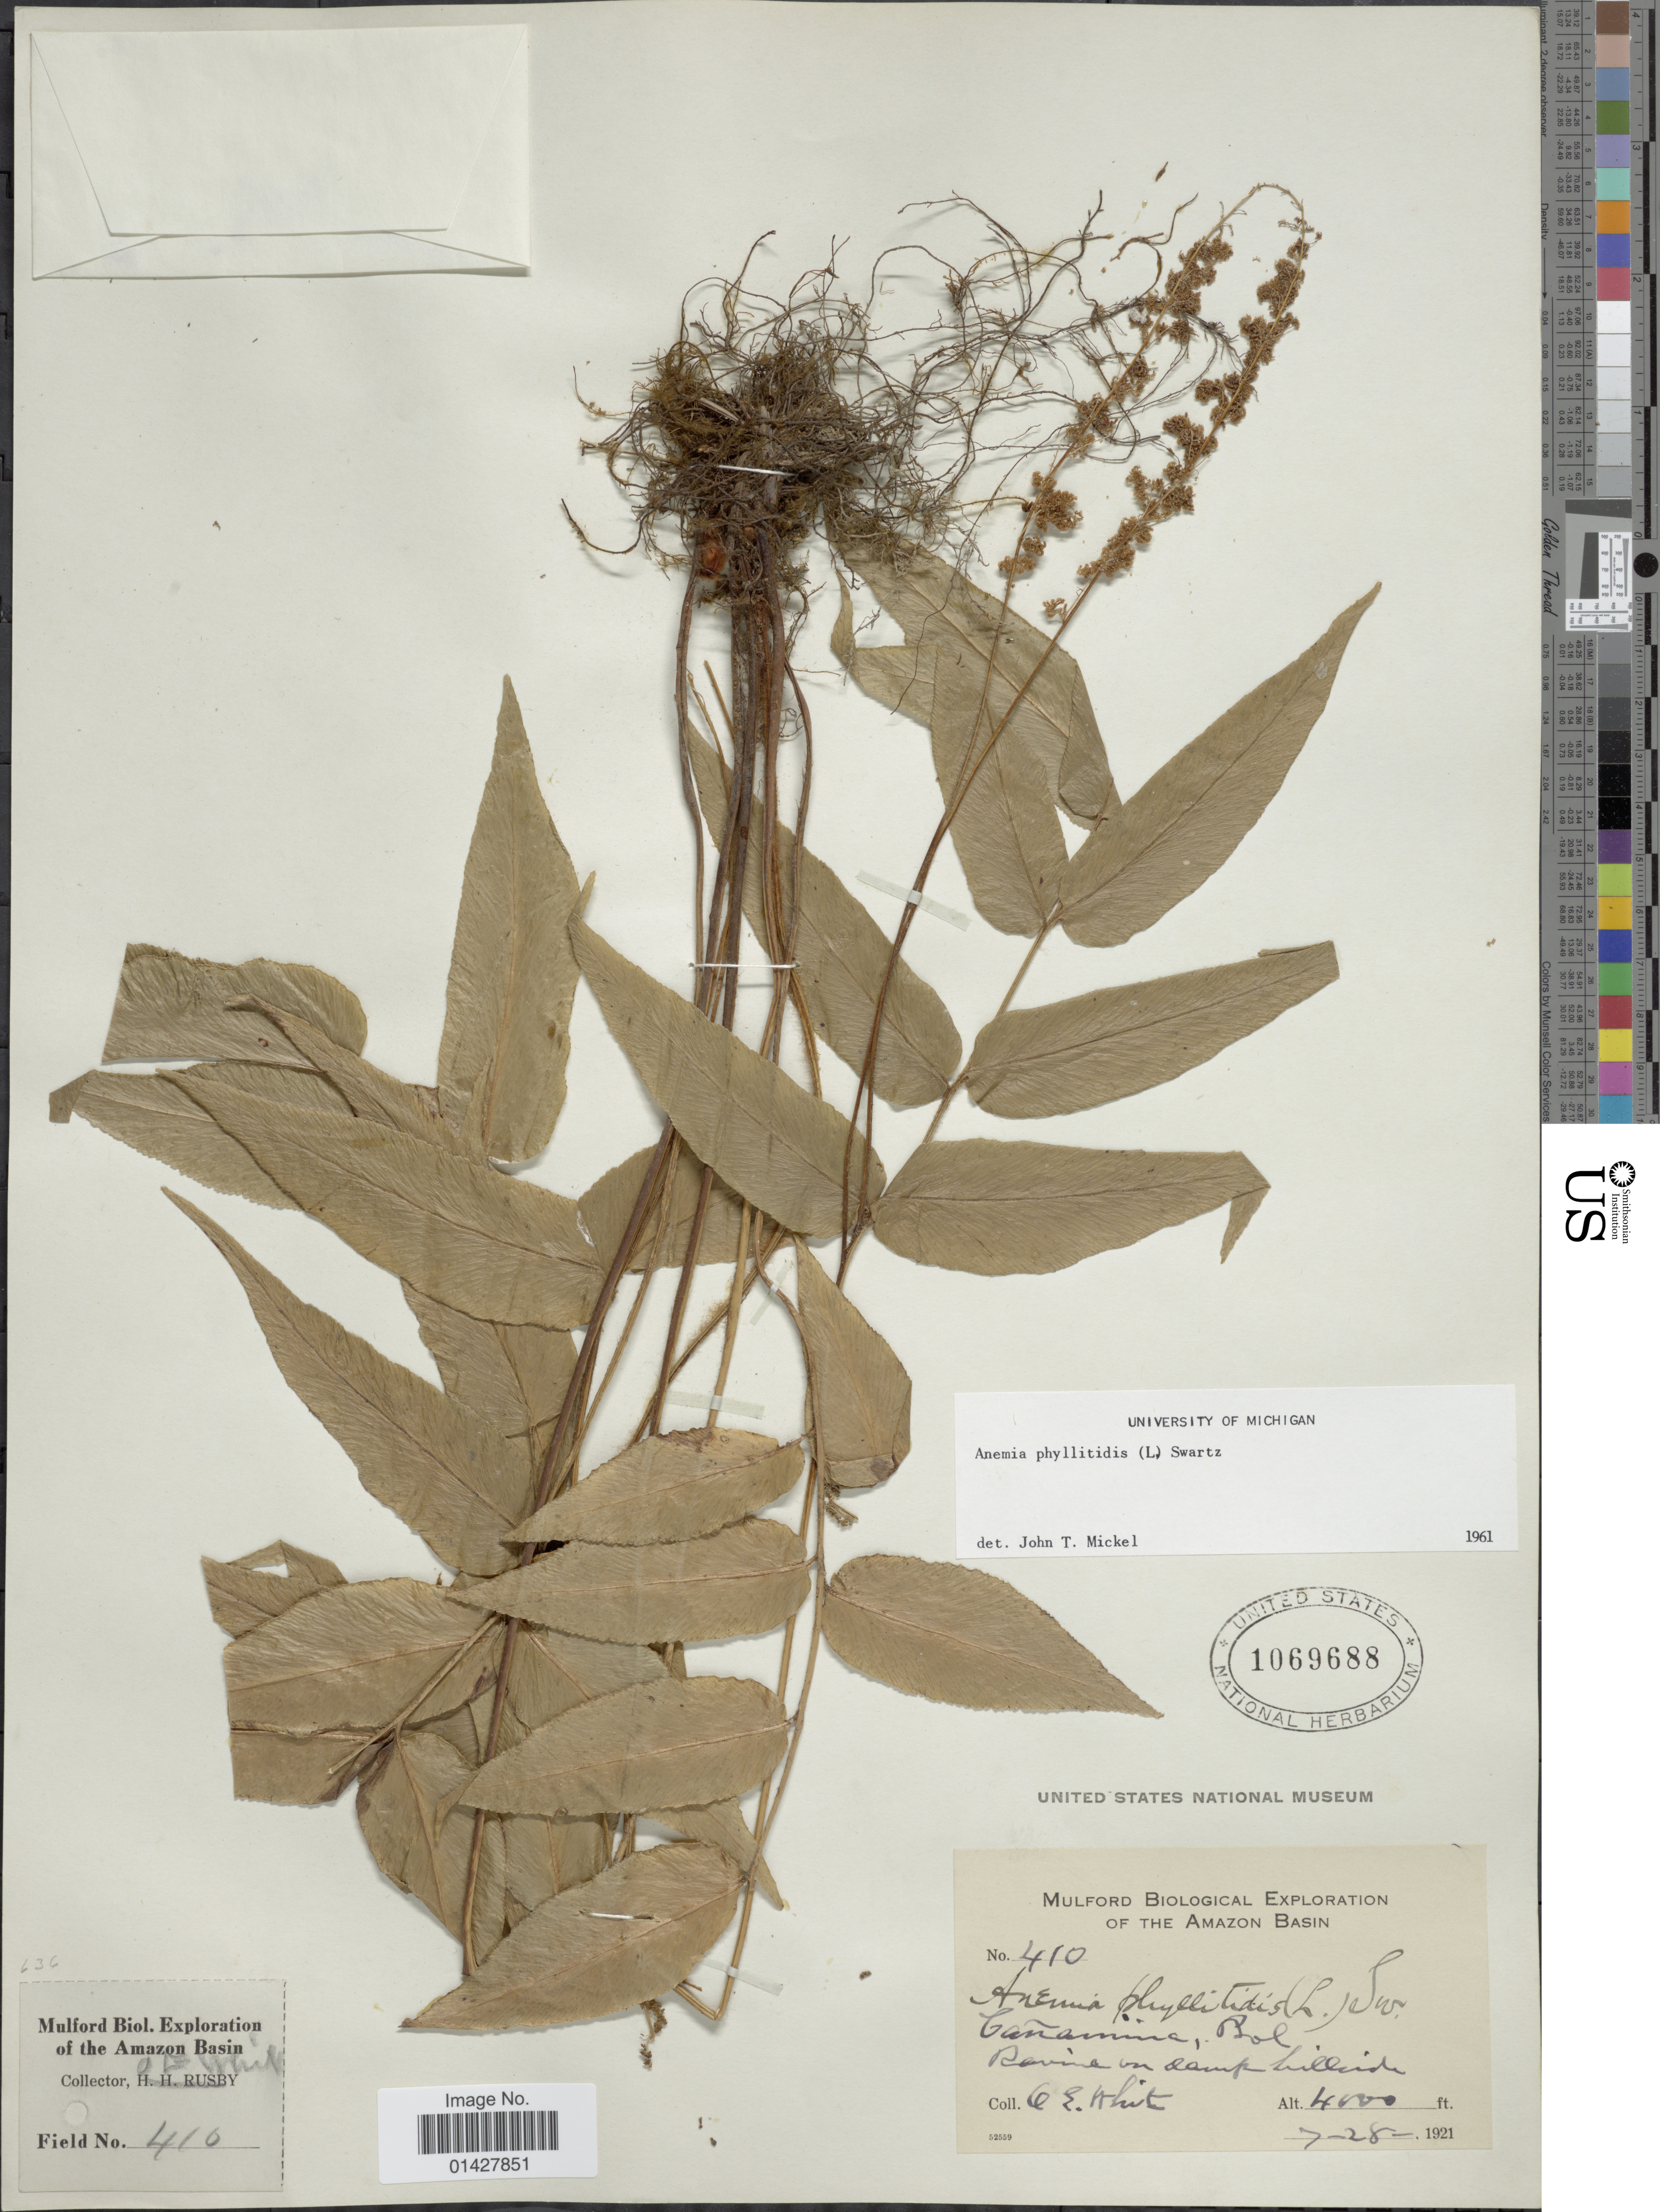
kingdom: Plantae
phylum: Tracheophyta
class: Polypodiopsida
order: Schizaeales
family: Anemiaceae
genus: Anemia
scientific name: Anemia phyllitidis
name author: (L.) Sw.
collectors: O. E. White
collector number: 410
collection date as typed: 7-28-1921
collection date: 1921-07-28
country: Bolivia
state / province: La Paz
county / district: Inquisivi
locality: Cañamina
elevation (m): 1219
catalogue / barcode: US 1069688